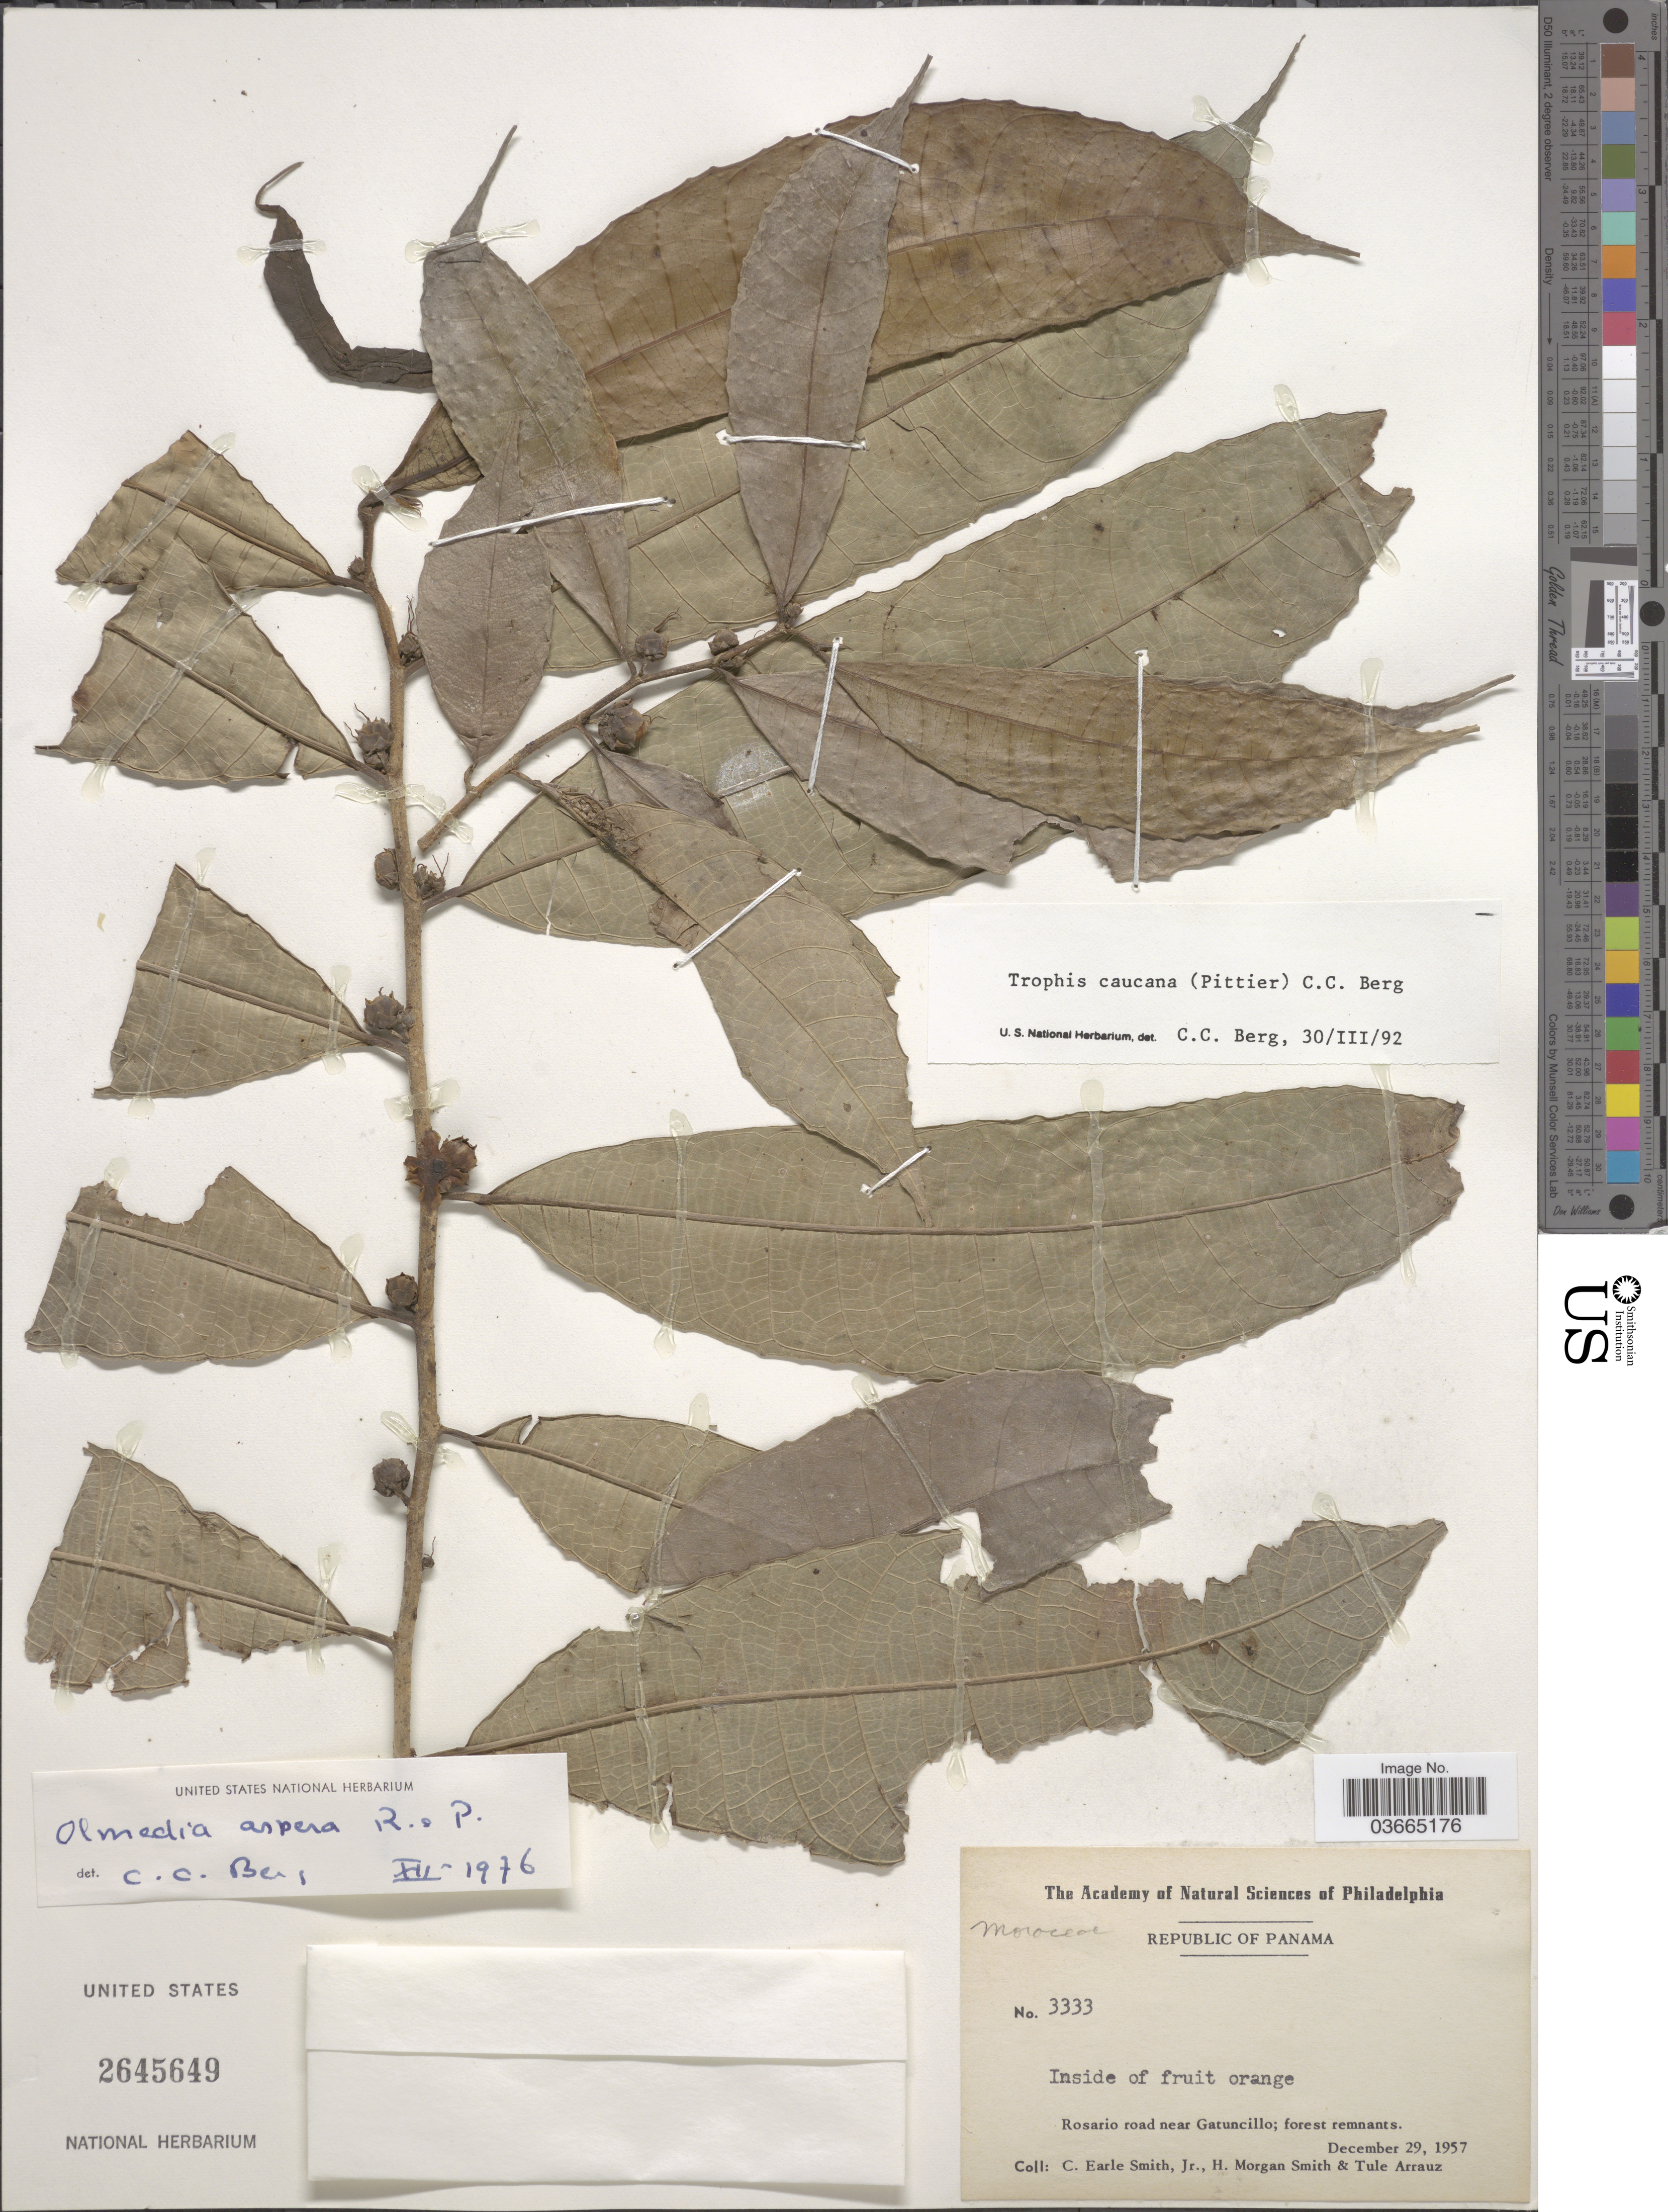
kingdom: Plantae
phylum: Tracheophyta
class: Magnoliopsida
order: Rosales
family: Moraceae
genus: Olmedia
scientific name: Olmedia aspera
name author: Ruiz & Pav.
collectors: C. E. Smith Jr., H. M. Smith & T. Arrauz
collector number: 3333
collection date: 1957-12-29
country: Panama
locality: Republic of Panama. Rosario road near Gatuncillo.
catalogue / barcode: US 2645649